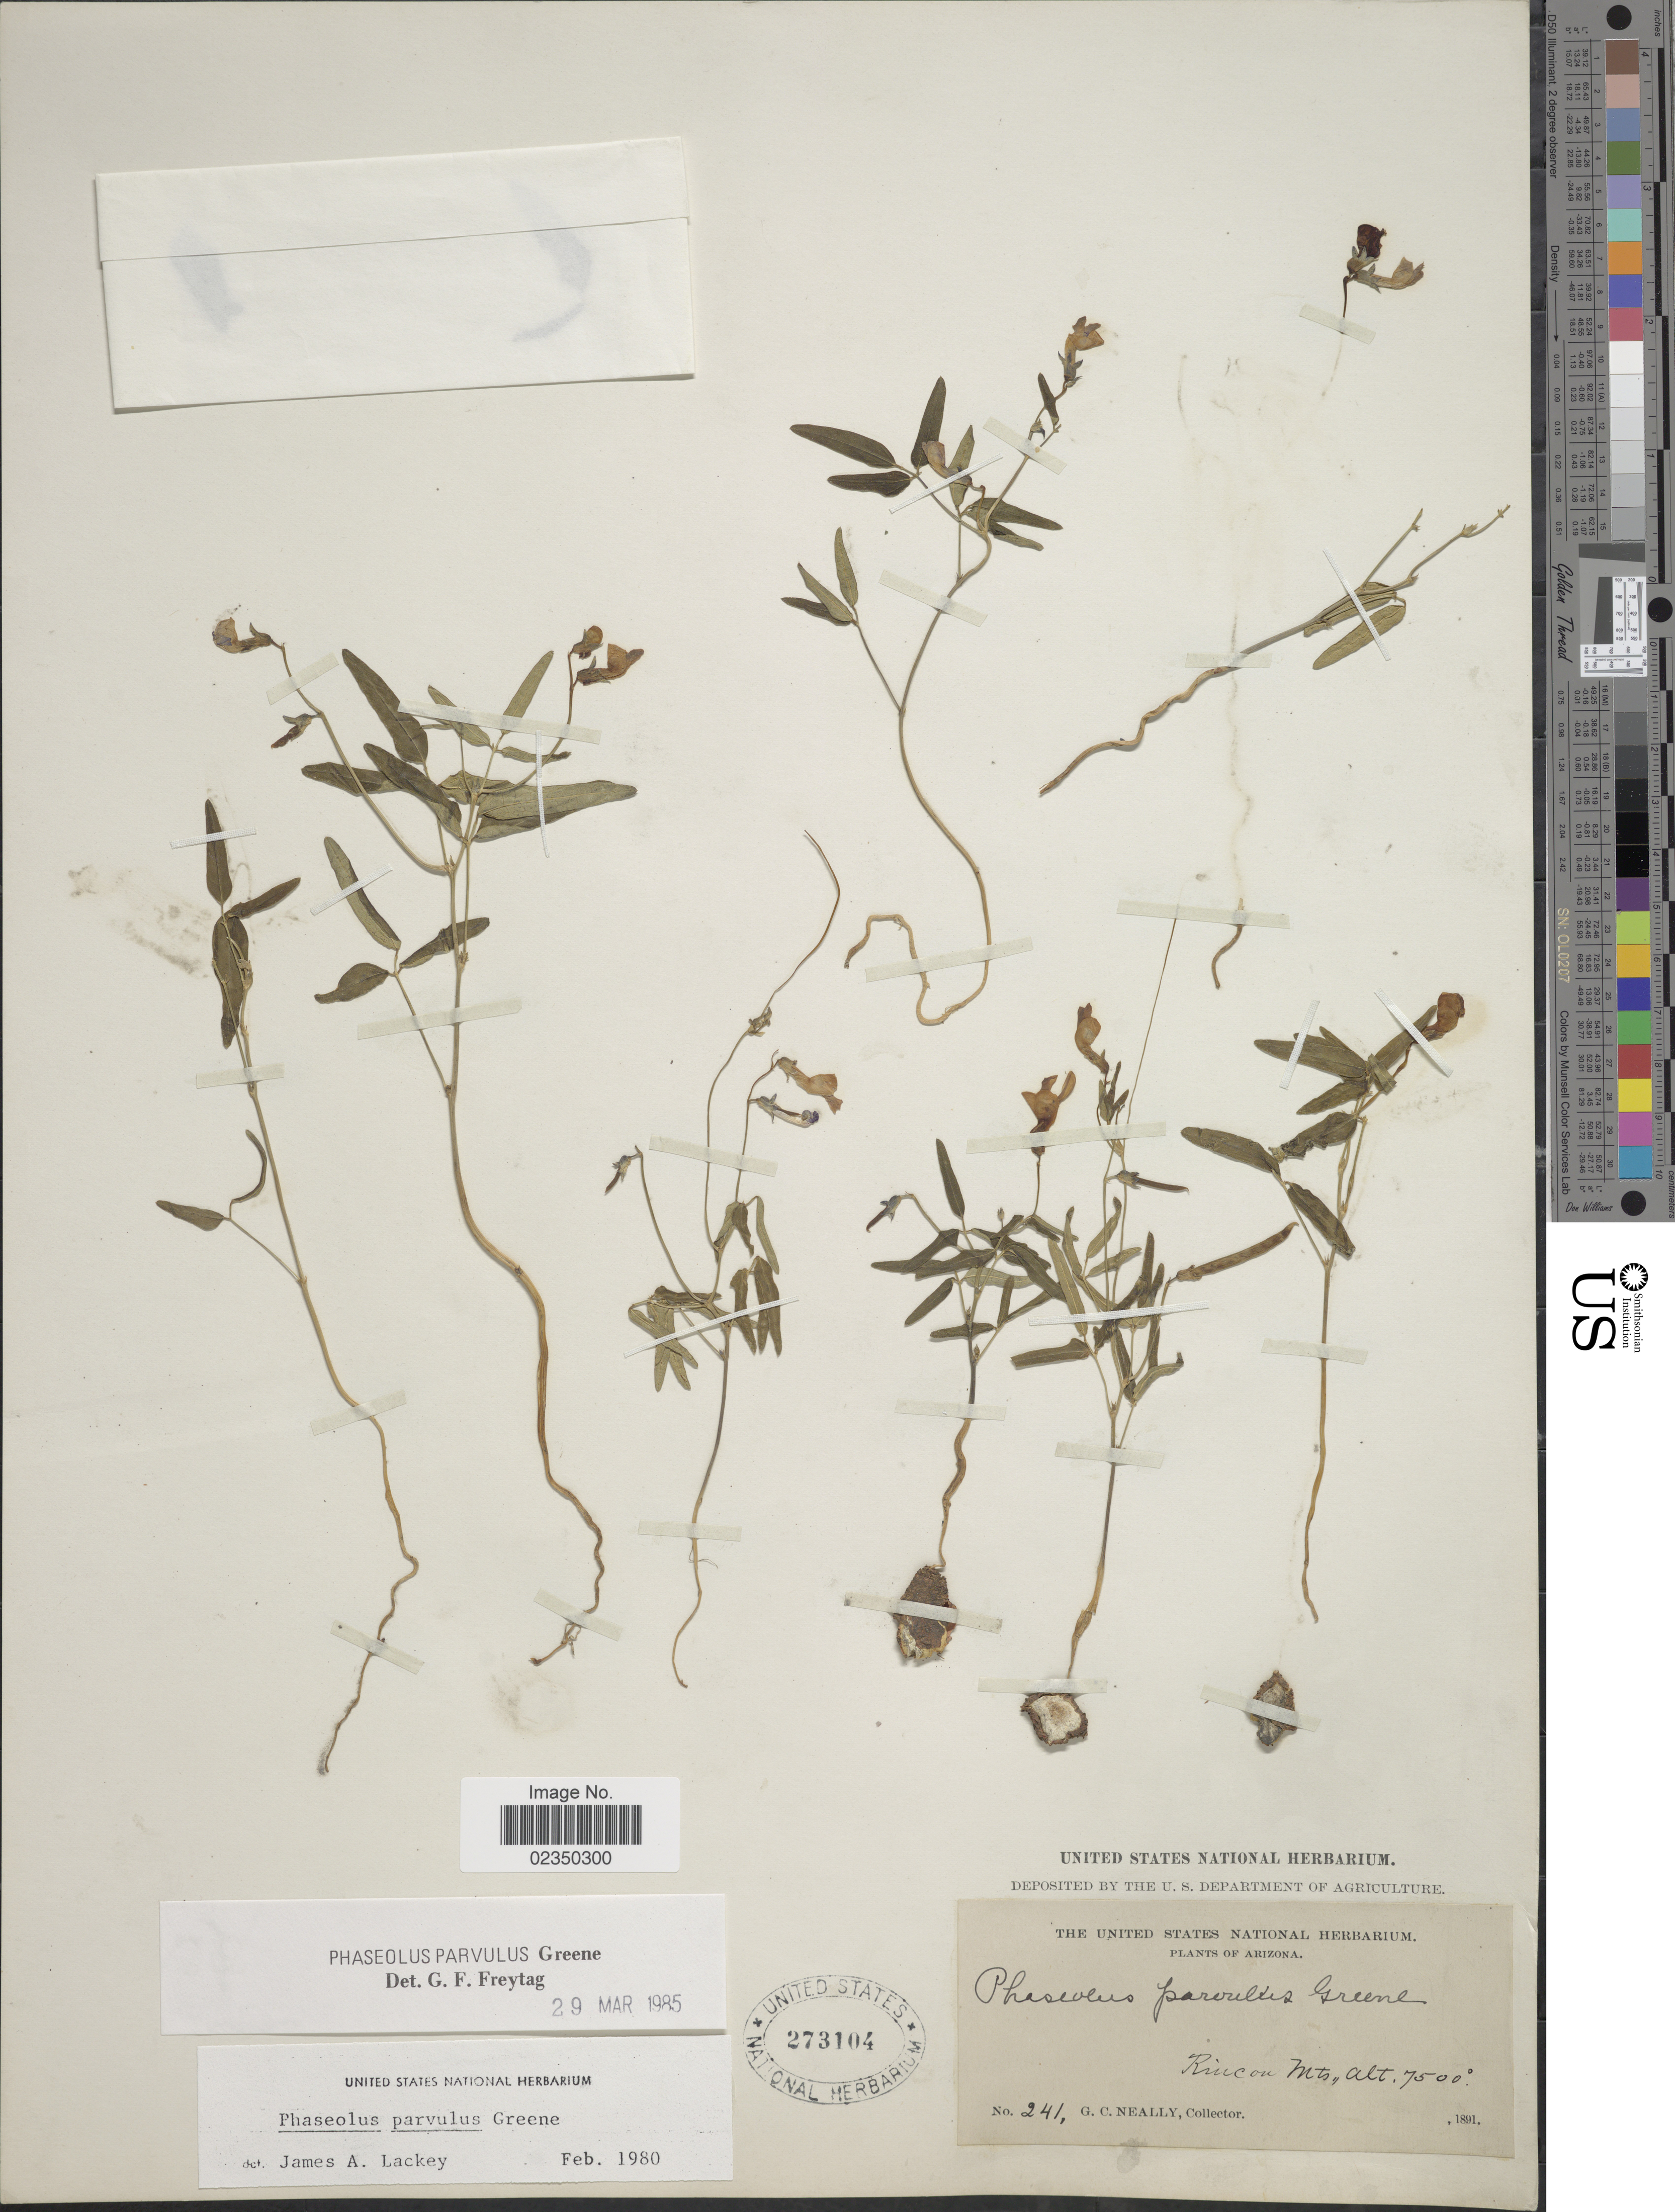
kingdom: Plantae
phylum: Tracheophyta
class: Magnoliopsida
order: Fabales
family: Fabaceae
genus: Phaseolus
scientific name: Phaseolus parvulus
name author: Greene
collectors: G. Neally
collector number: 241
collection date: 1891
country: United States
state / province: Arizona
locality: Rincon Mts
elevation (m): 2286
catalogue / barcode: US 273104